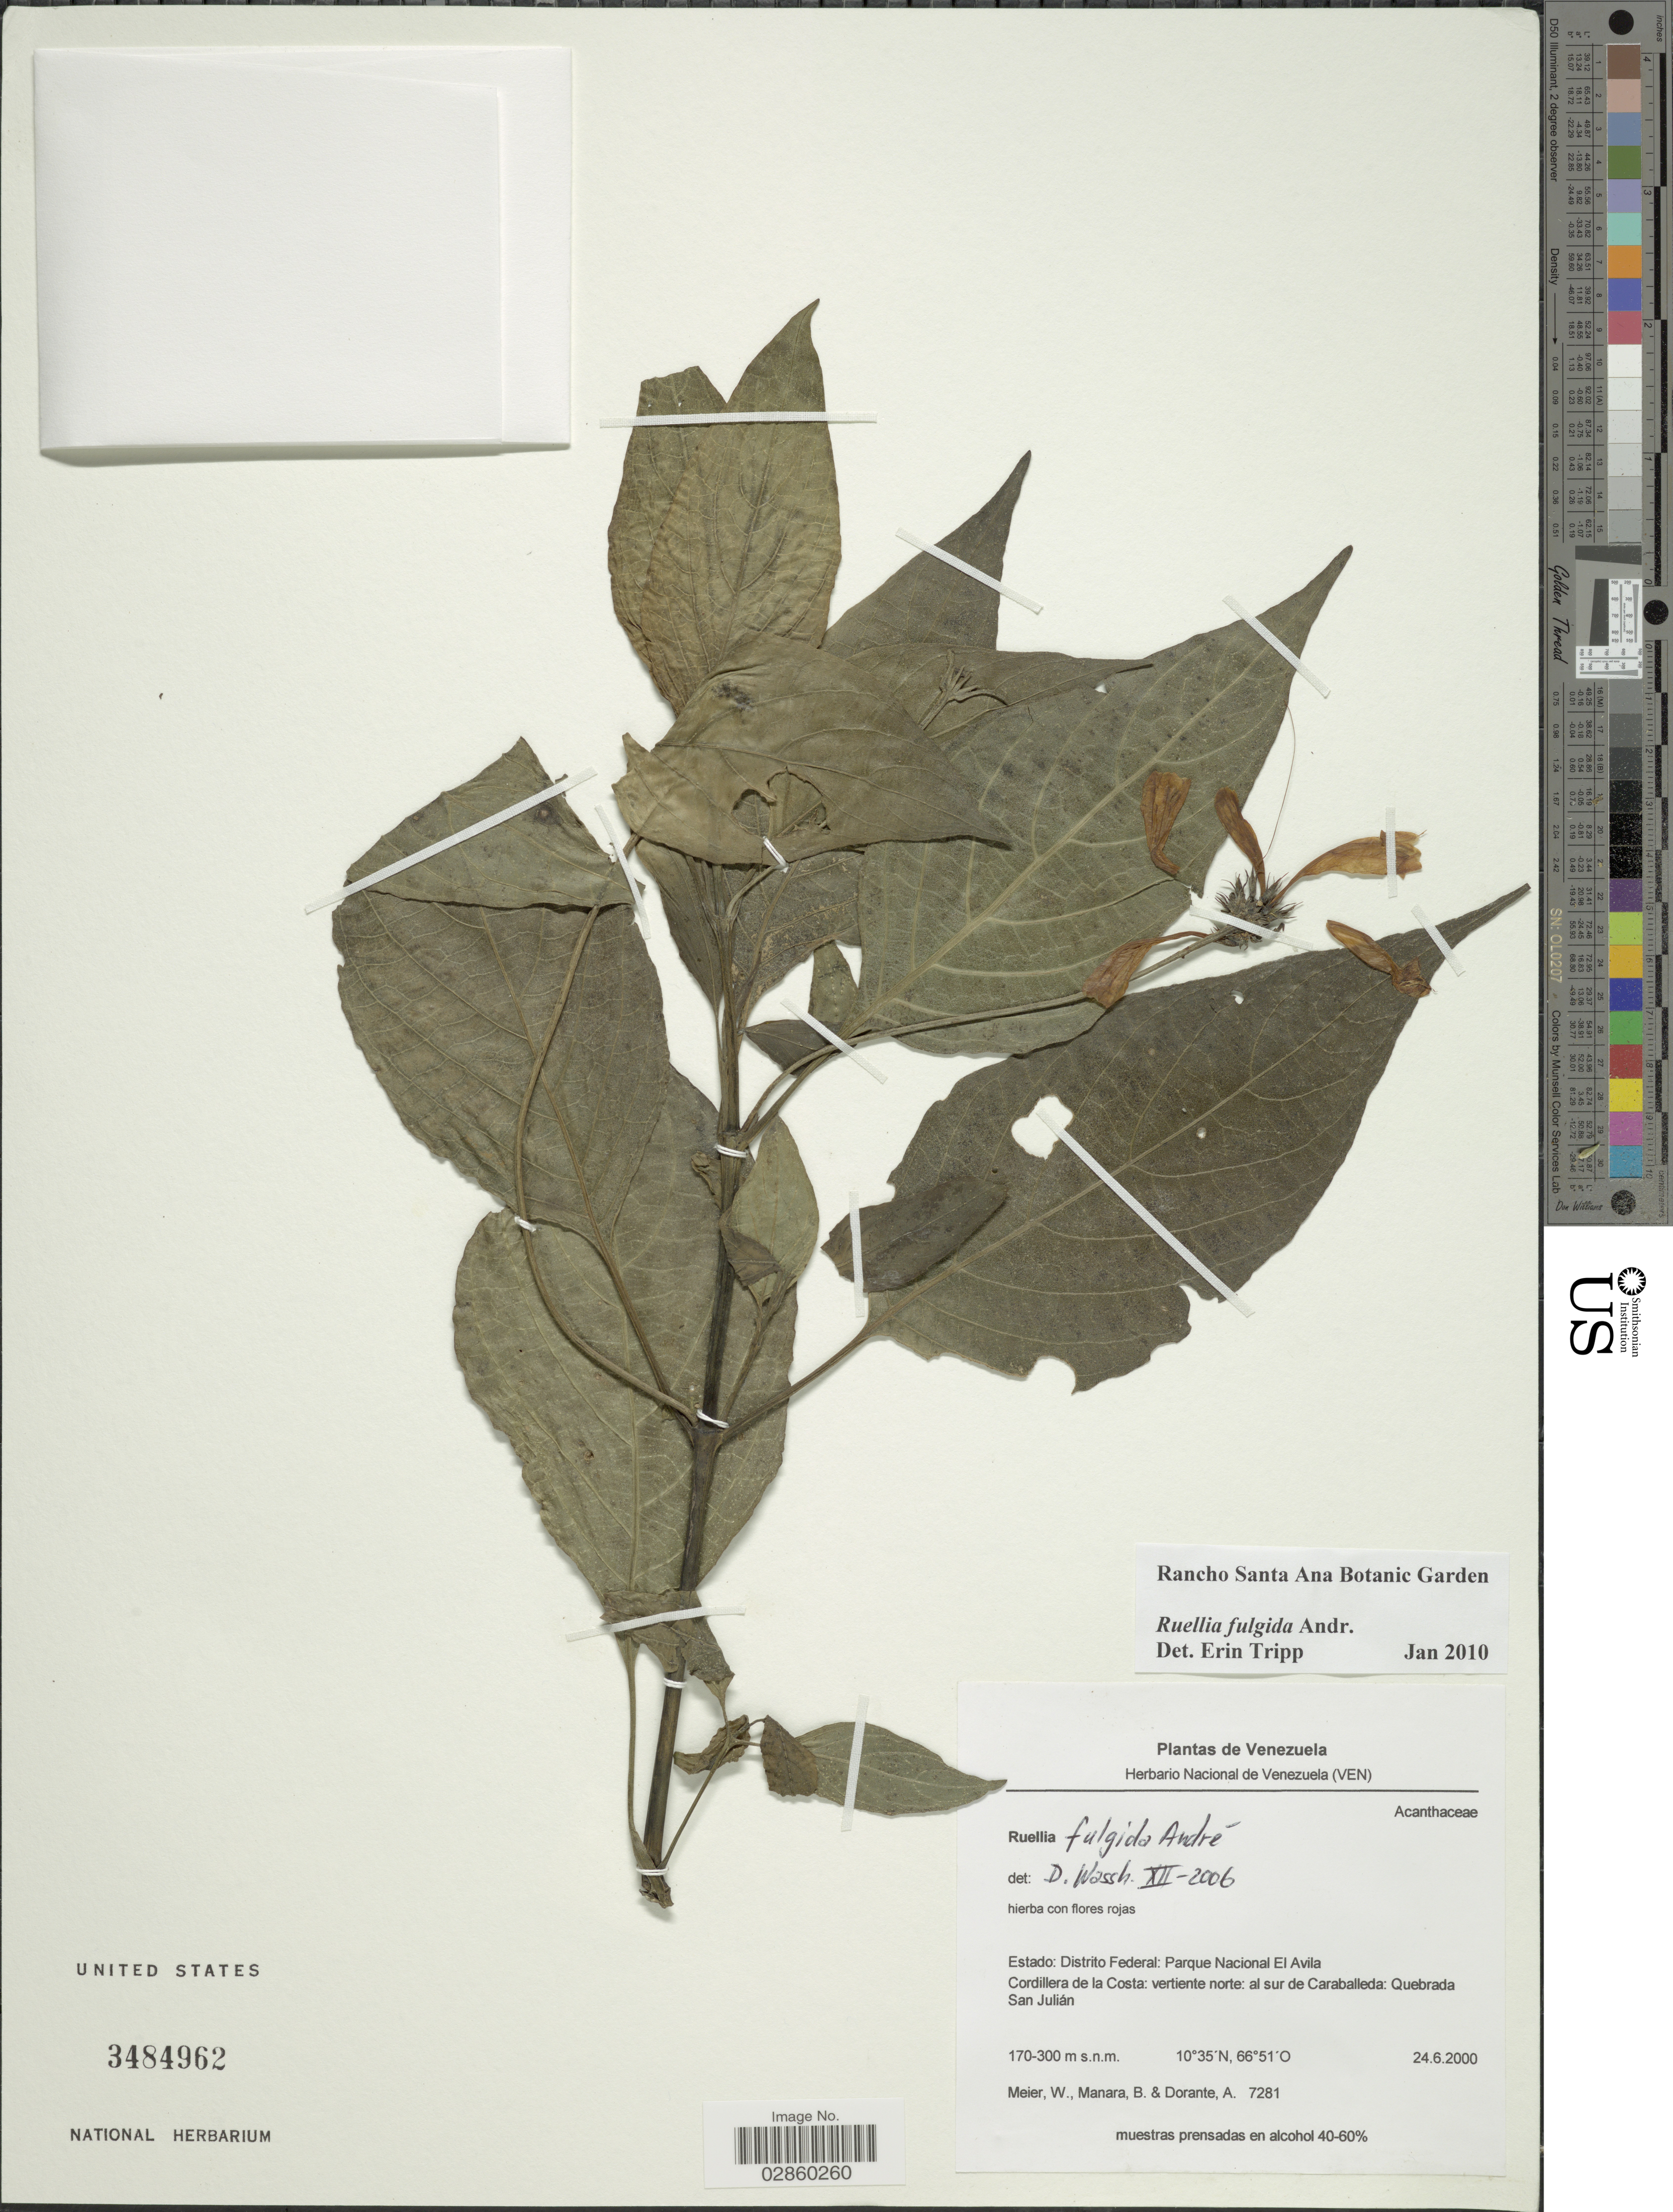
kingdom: Plantae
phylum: Tracheophyta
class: Magnoliopsida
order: Lamiales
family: Acanthaceae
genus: Ruellia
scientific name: Ruellia fulgida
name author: Andrews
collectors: W. Meier, B. Manara & A. Dorante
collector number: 7281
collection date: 2000-06-24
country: Venezuela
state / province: Miranda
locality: Distrito Federal, Parque Nacional El Avila, Cordillera de la Costa, vertiente norte, al sur de Caraballeda, Quebrada San Julián.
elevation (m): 170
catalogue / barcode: US 3484962